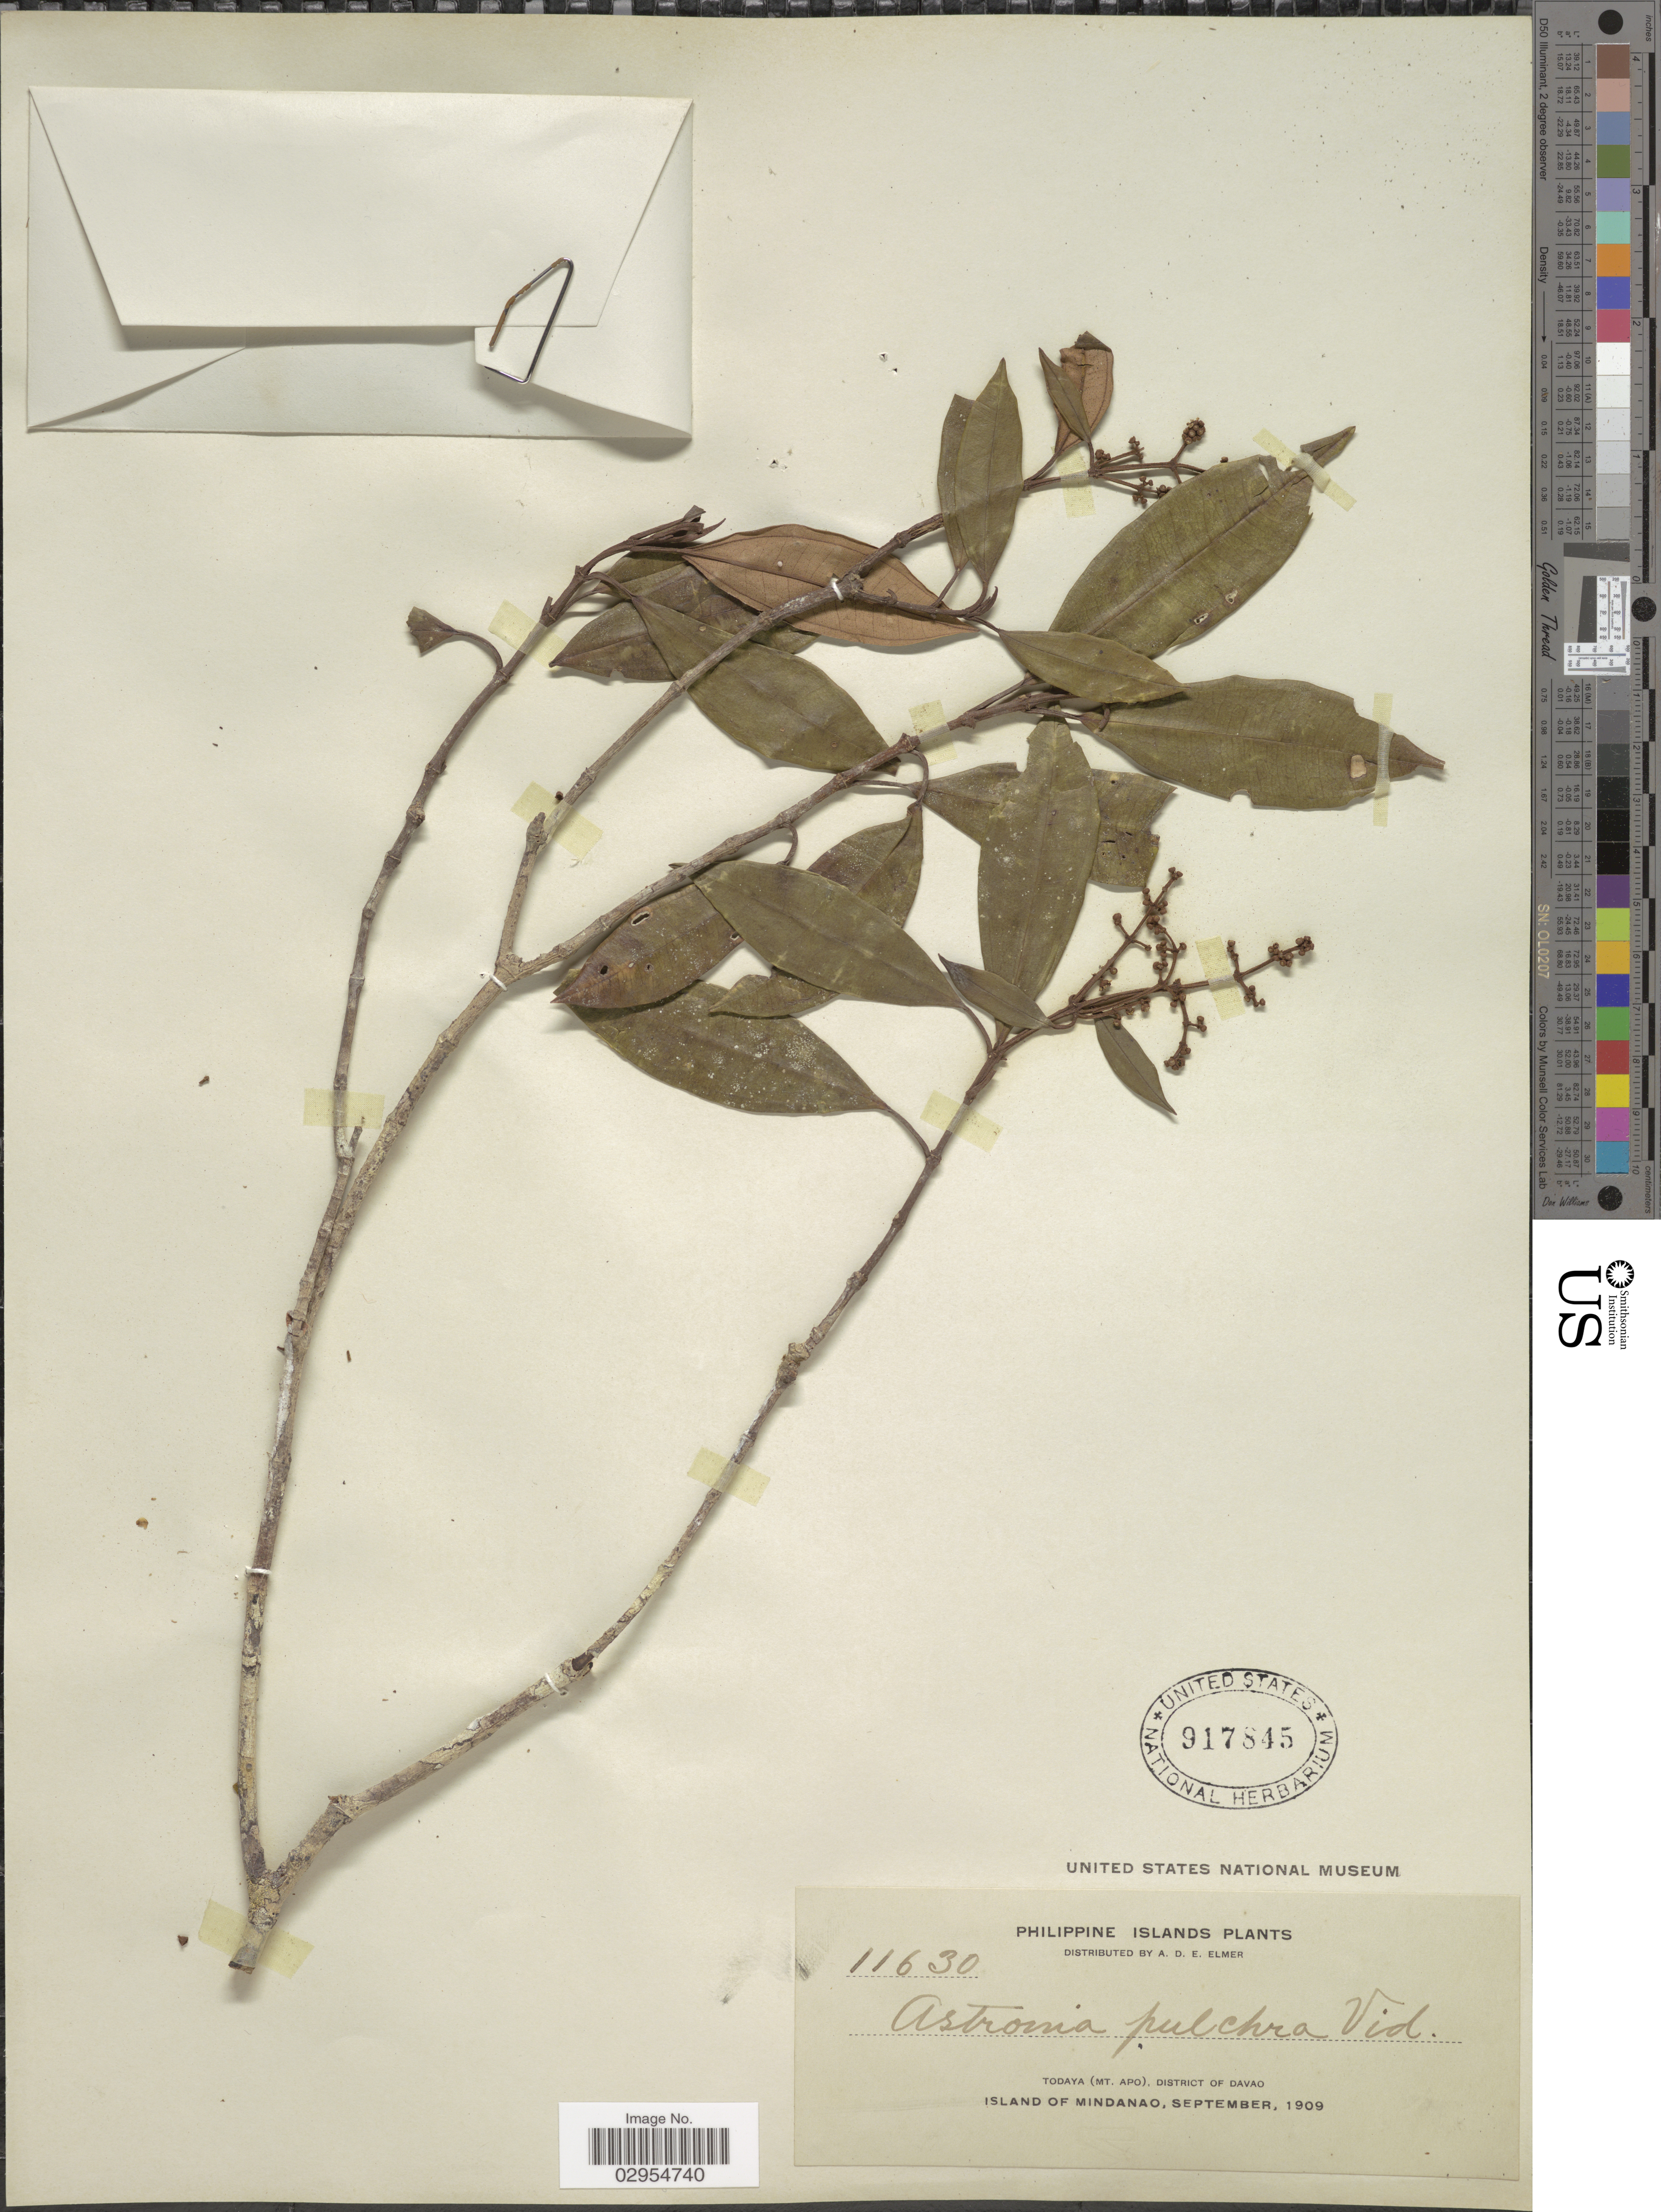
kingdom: Plantae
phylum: Tracheophyta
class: Magnoliopsida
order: Myrtales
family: Melastomataceae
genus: Astronia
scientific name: Astronia pulchra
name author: S. Vidal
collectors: A. D. E. Elmer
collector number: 11630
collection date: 1909-09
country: Philippines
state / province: Davao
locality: Todaya (Mt. Apo), District of Davao. Island of Mindanao.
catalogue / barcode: US 917845